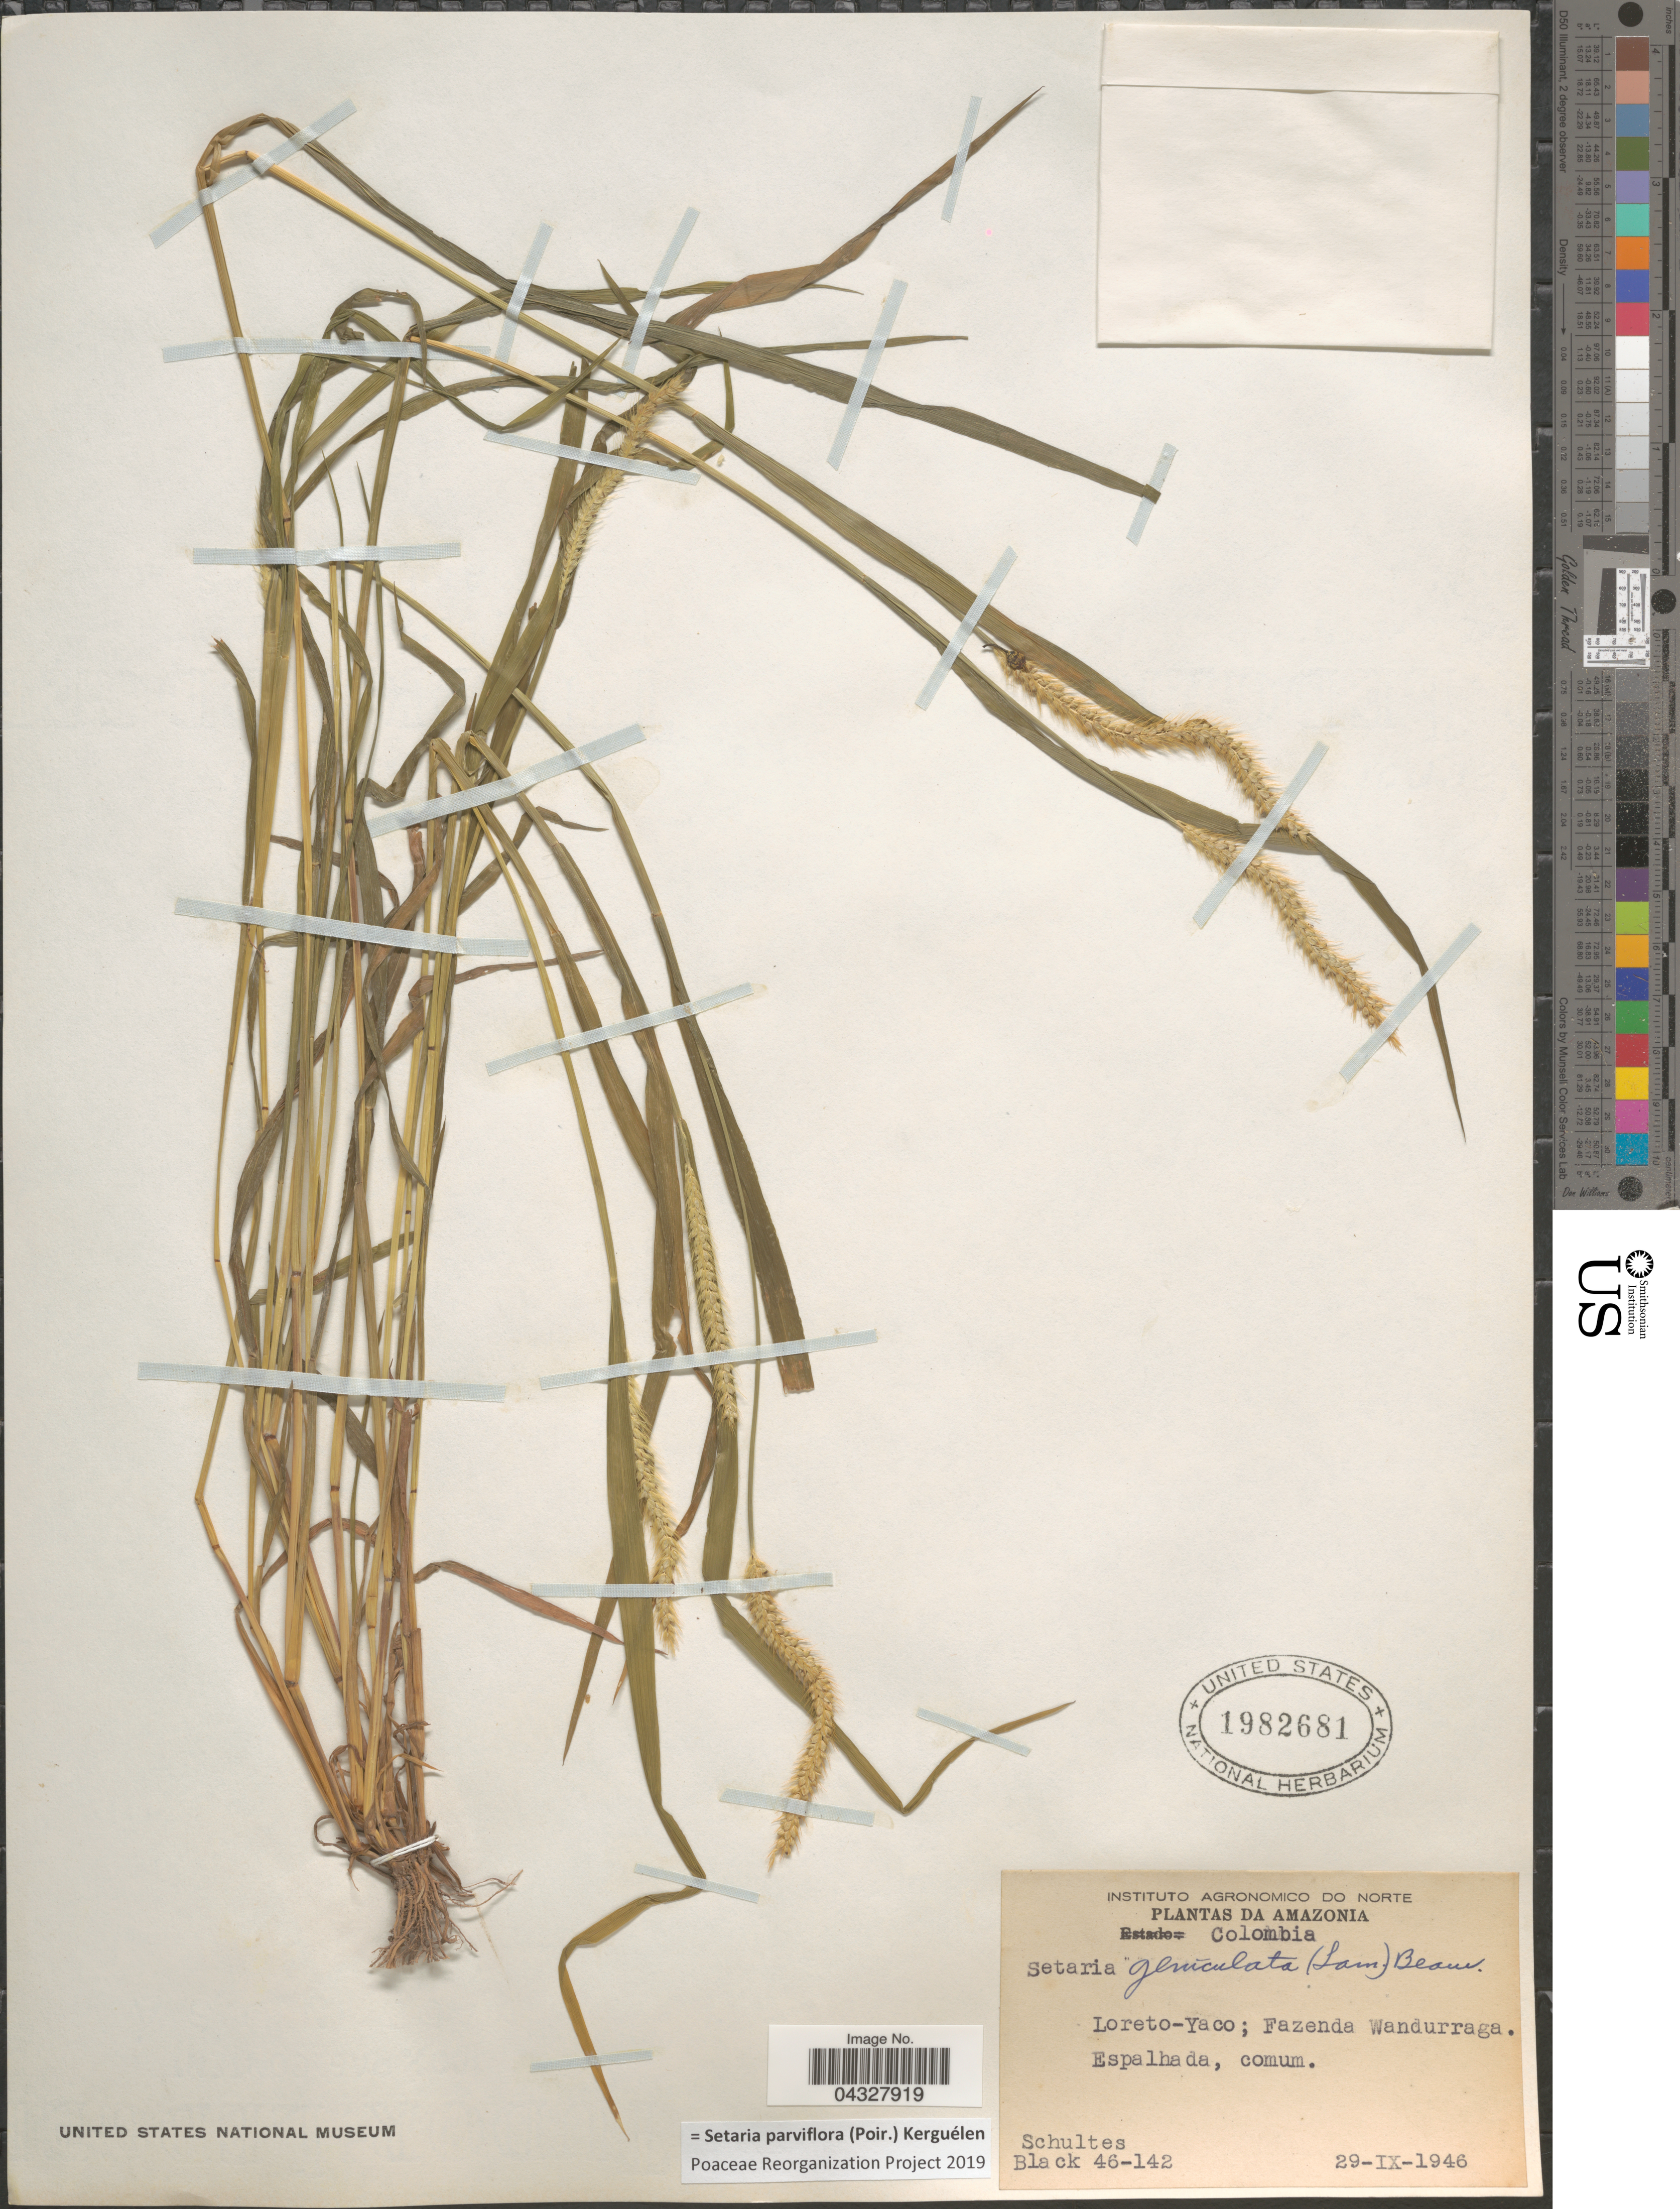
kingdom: Plantae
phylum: Tracheophyta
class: Liliopsida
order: Poales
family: Poaceae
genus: Setaria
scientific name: Setaria parviflora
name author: (Poir.) Kerguélen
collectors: -- Schultes & -- Black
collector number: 46-142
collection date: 1946-09-29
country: Colombia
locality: Amazonia. Loreto-Yaco; Fazenda Wandurraga. Espalhada.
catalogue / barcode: US 1982681